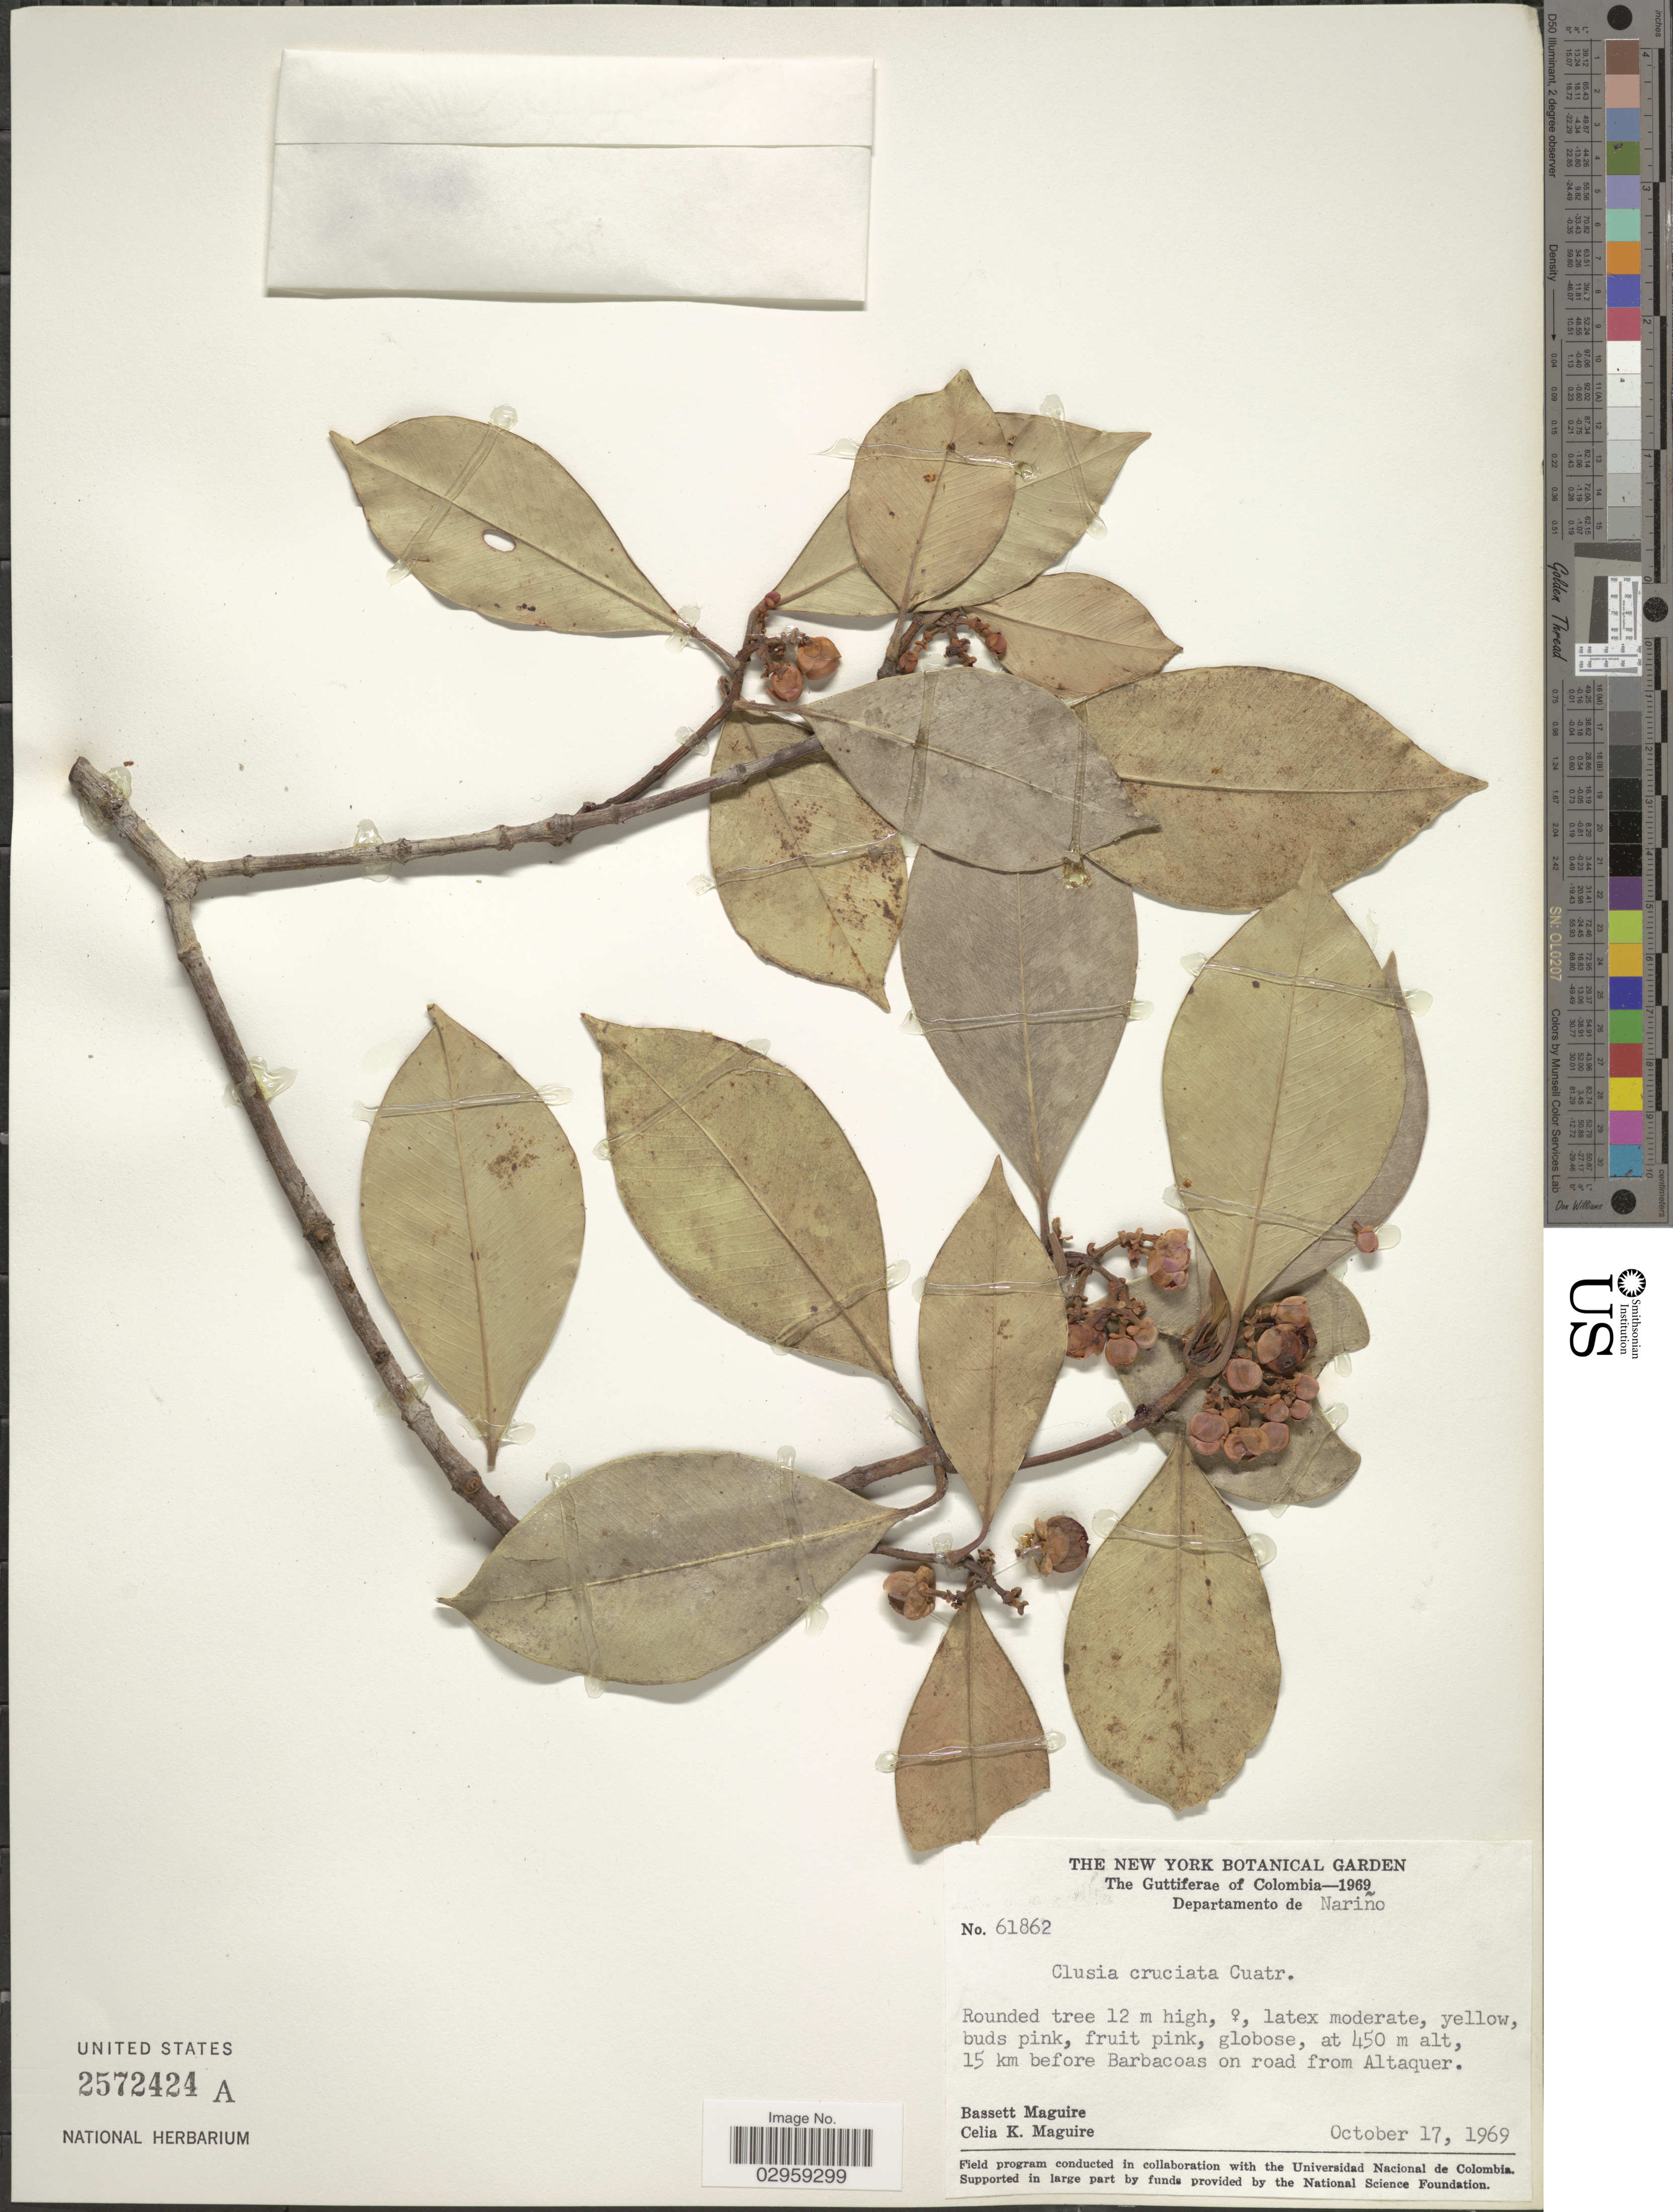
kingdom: Plantae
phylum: Tracheophyta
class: Magnoliopsida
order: Malpighiales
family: Clusiaceae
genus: Clusia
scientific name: Clusia cruciata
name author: Cuatrec.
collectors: B. Maguire & C. K. Maguire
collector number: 61862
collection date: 1969-10-17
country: Colombia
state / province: Nariño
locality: The Guttiferae of Colombia. Departamento de Nariño. 15 km before Barbacoas on road from Altaquer.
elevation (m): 450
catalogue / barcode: US 2572424A